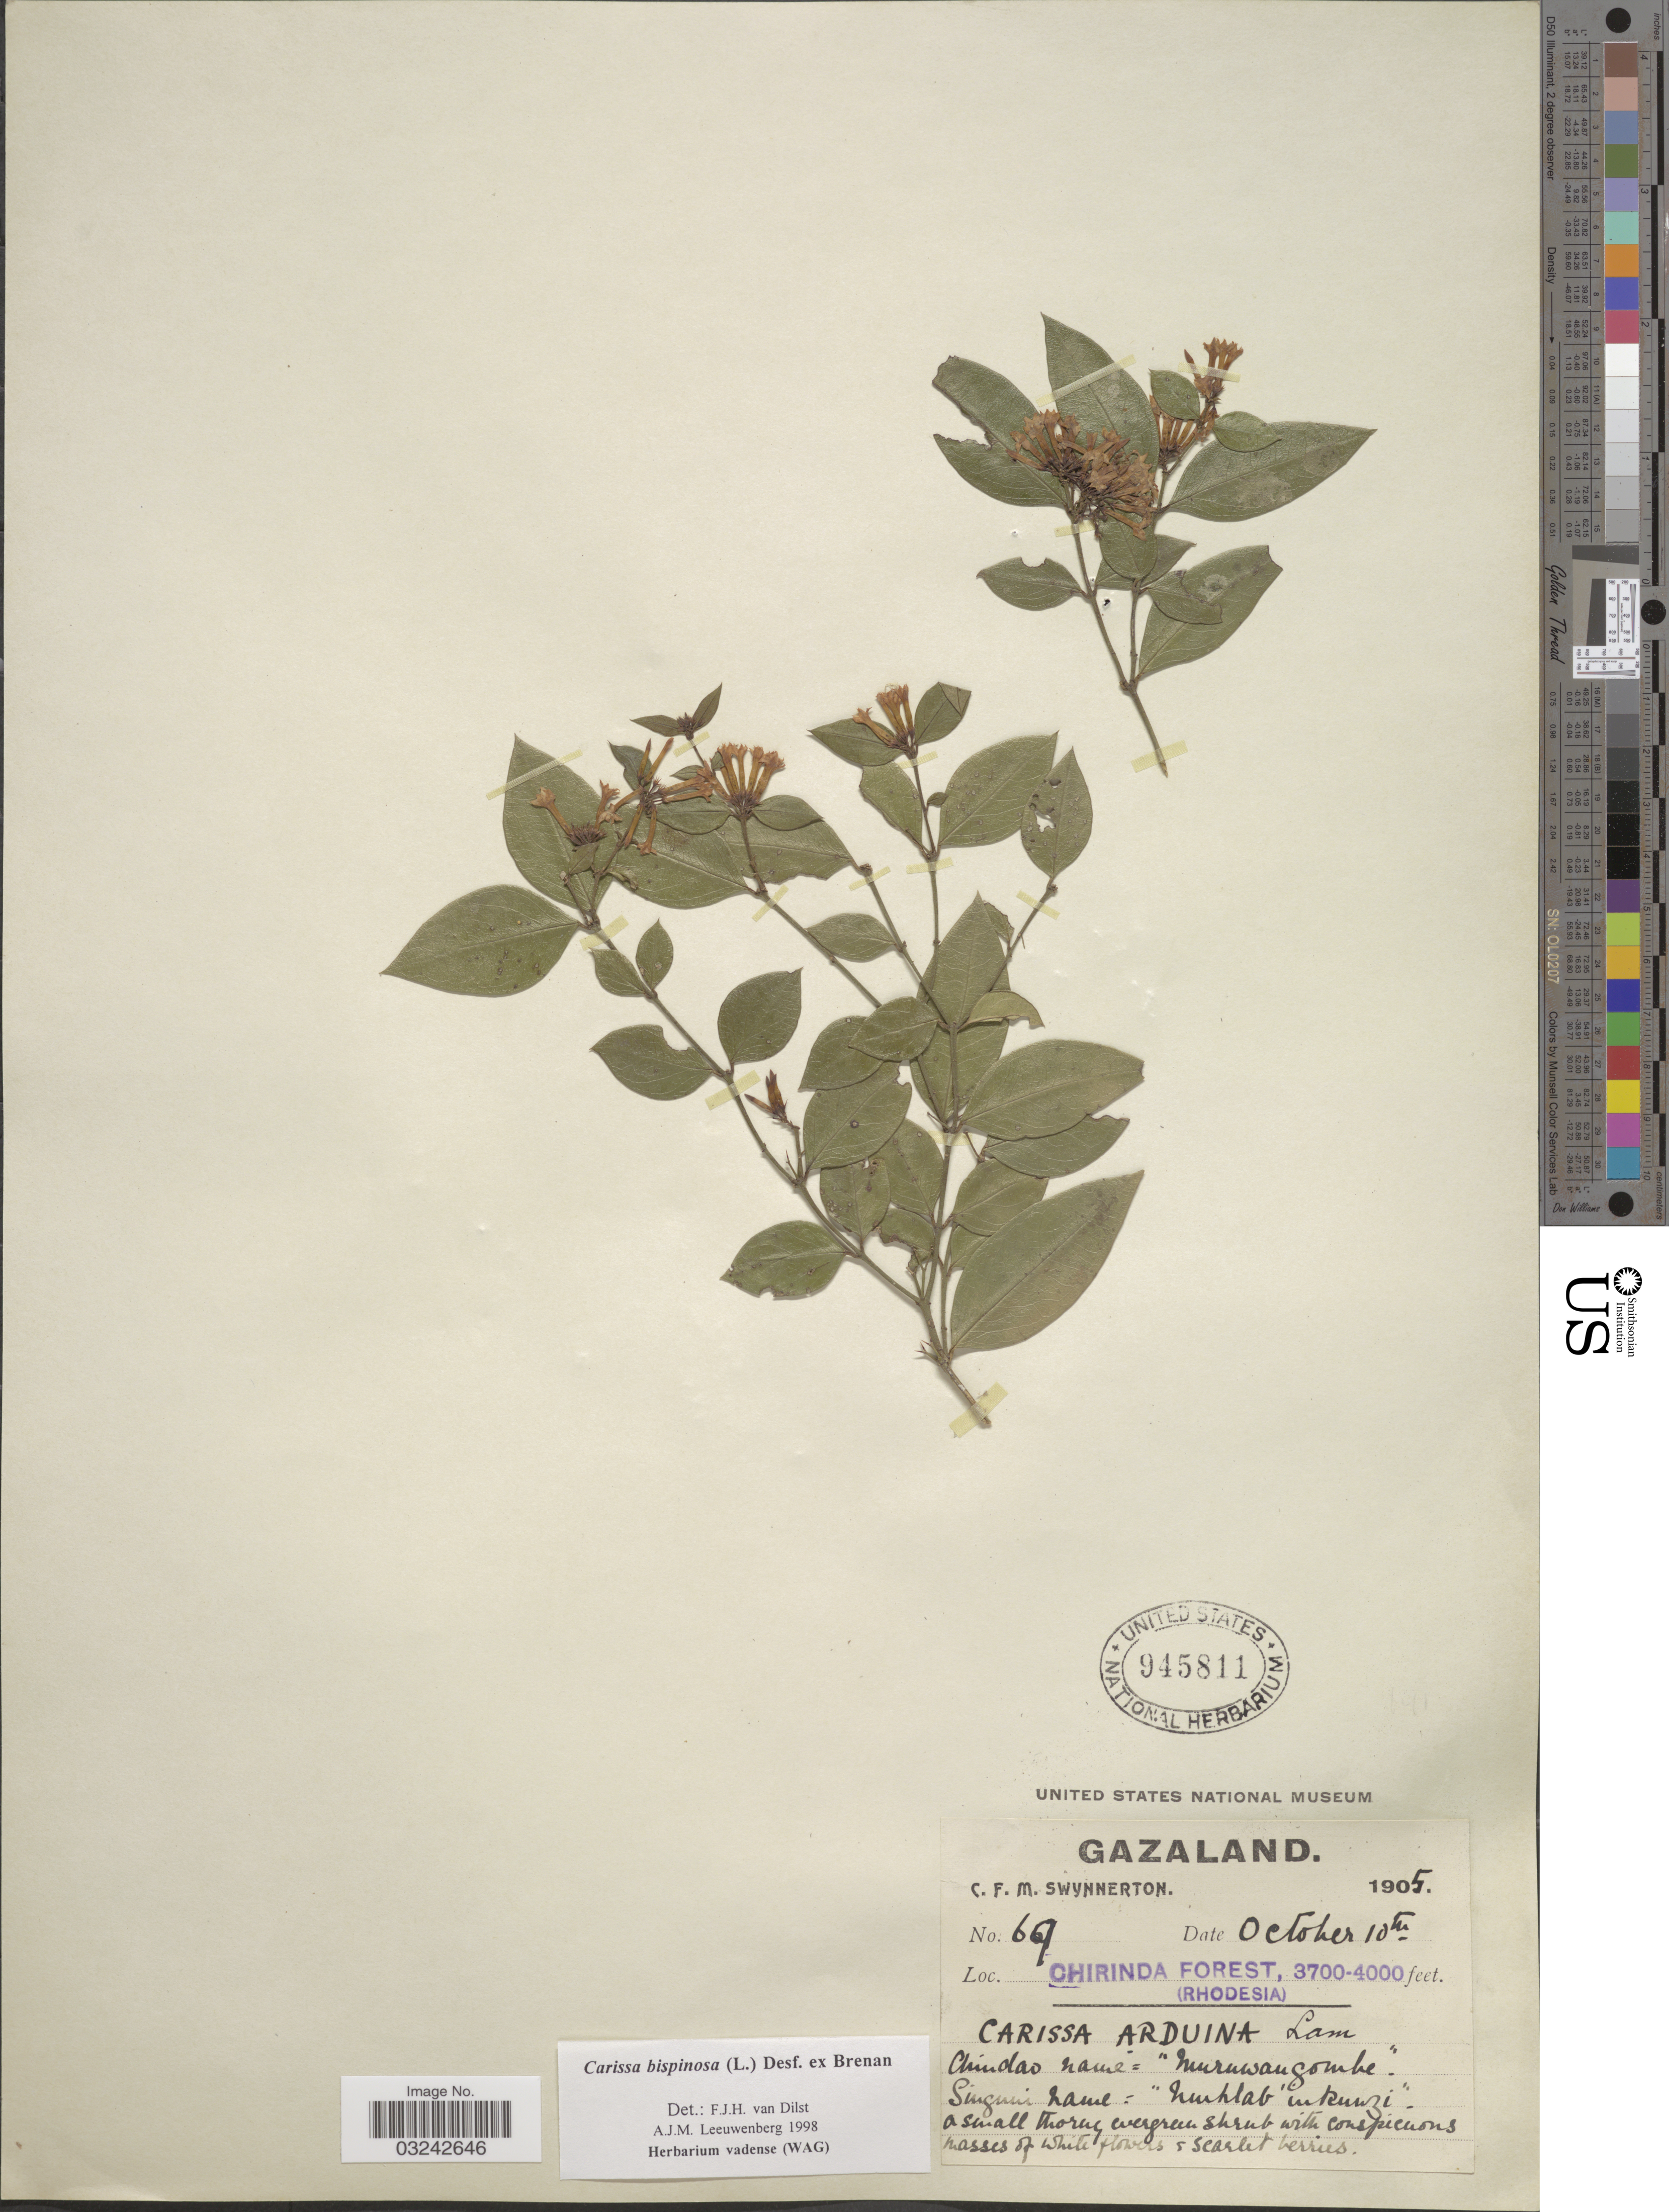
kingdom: Plantae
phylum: Tracheophyta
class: Magnoliopsida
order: Gentianales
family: Apocynaceae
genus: Carissa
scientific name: Carissa bispinosa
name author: (L.) Desf. ex Brenan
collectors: C. Swynnerton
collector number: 69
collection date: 1905-10-10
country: Zimbabwe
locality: Gazaland. Chirinda Forest (Rhodesia).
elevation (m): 1128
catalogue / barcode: US 945811